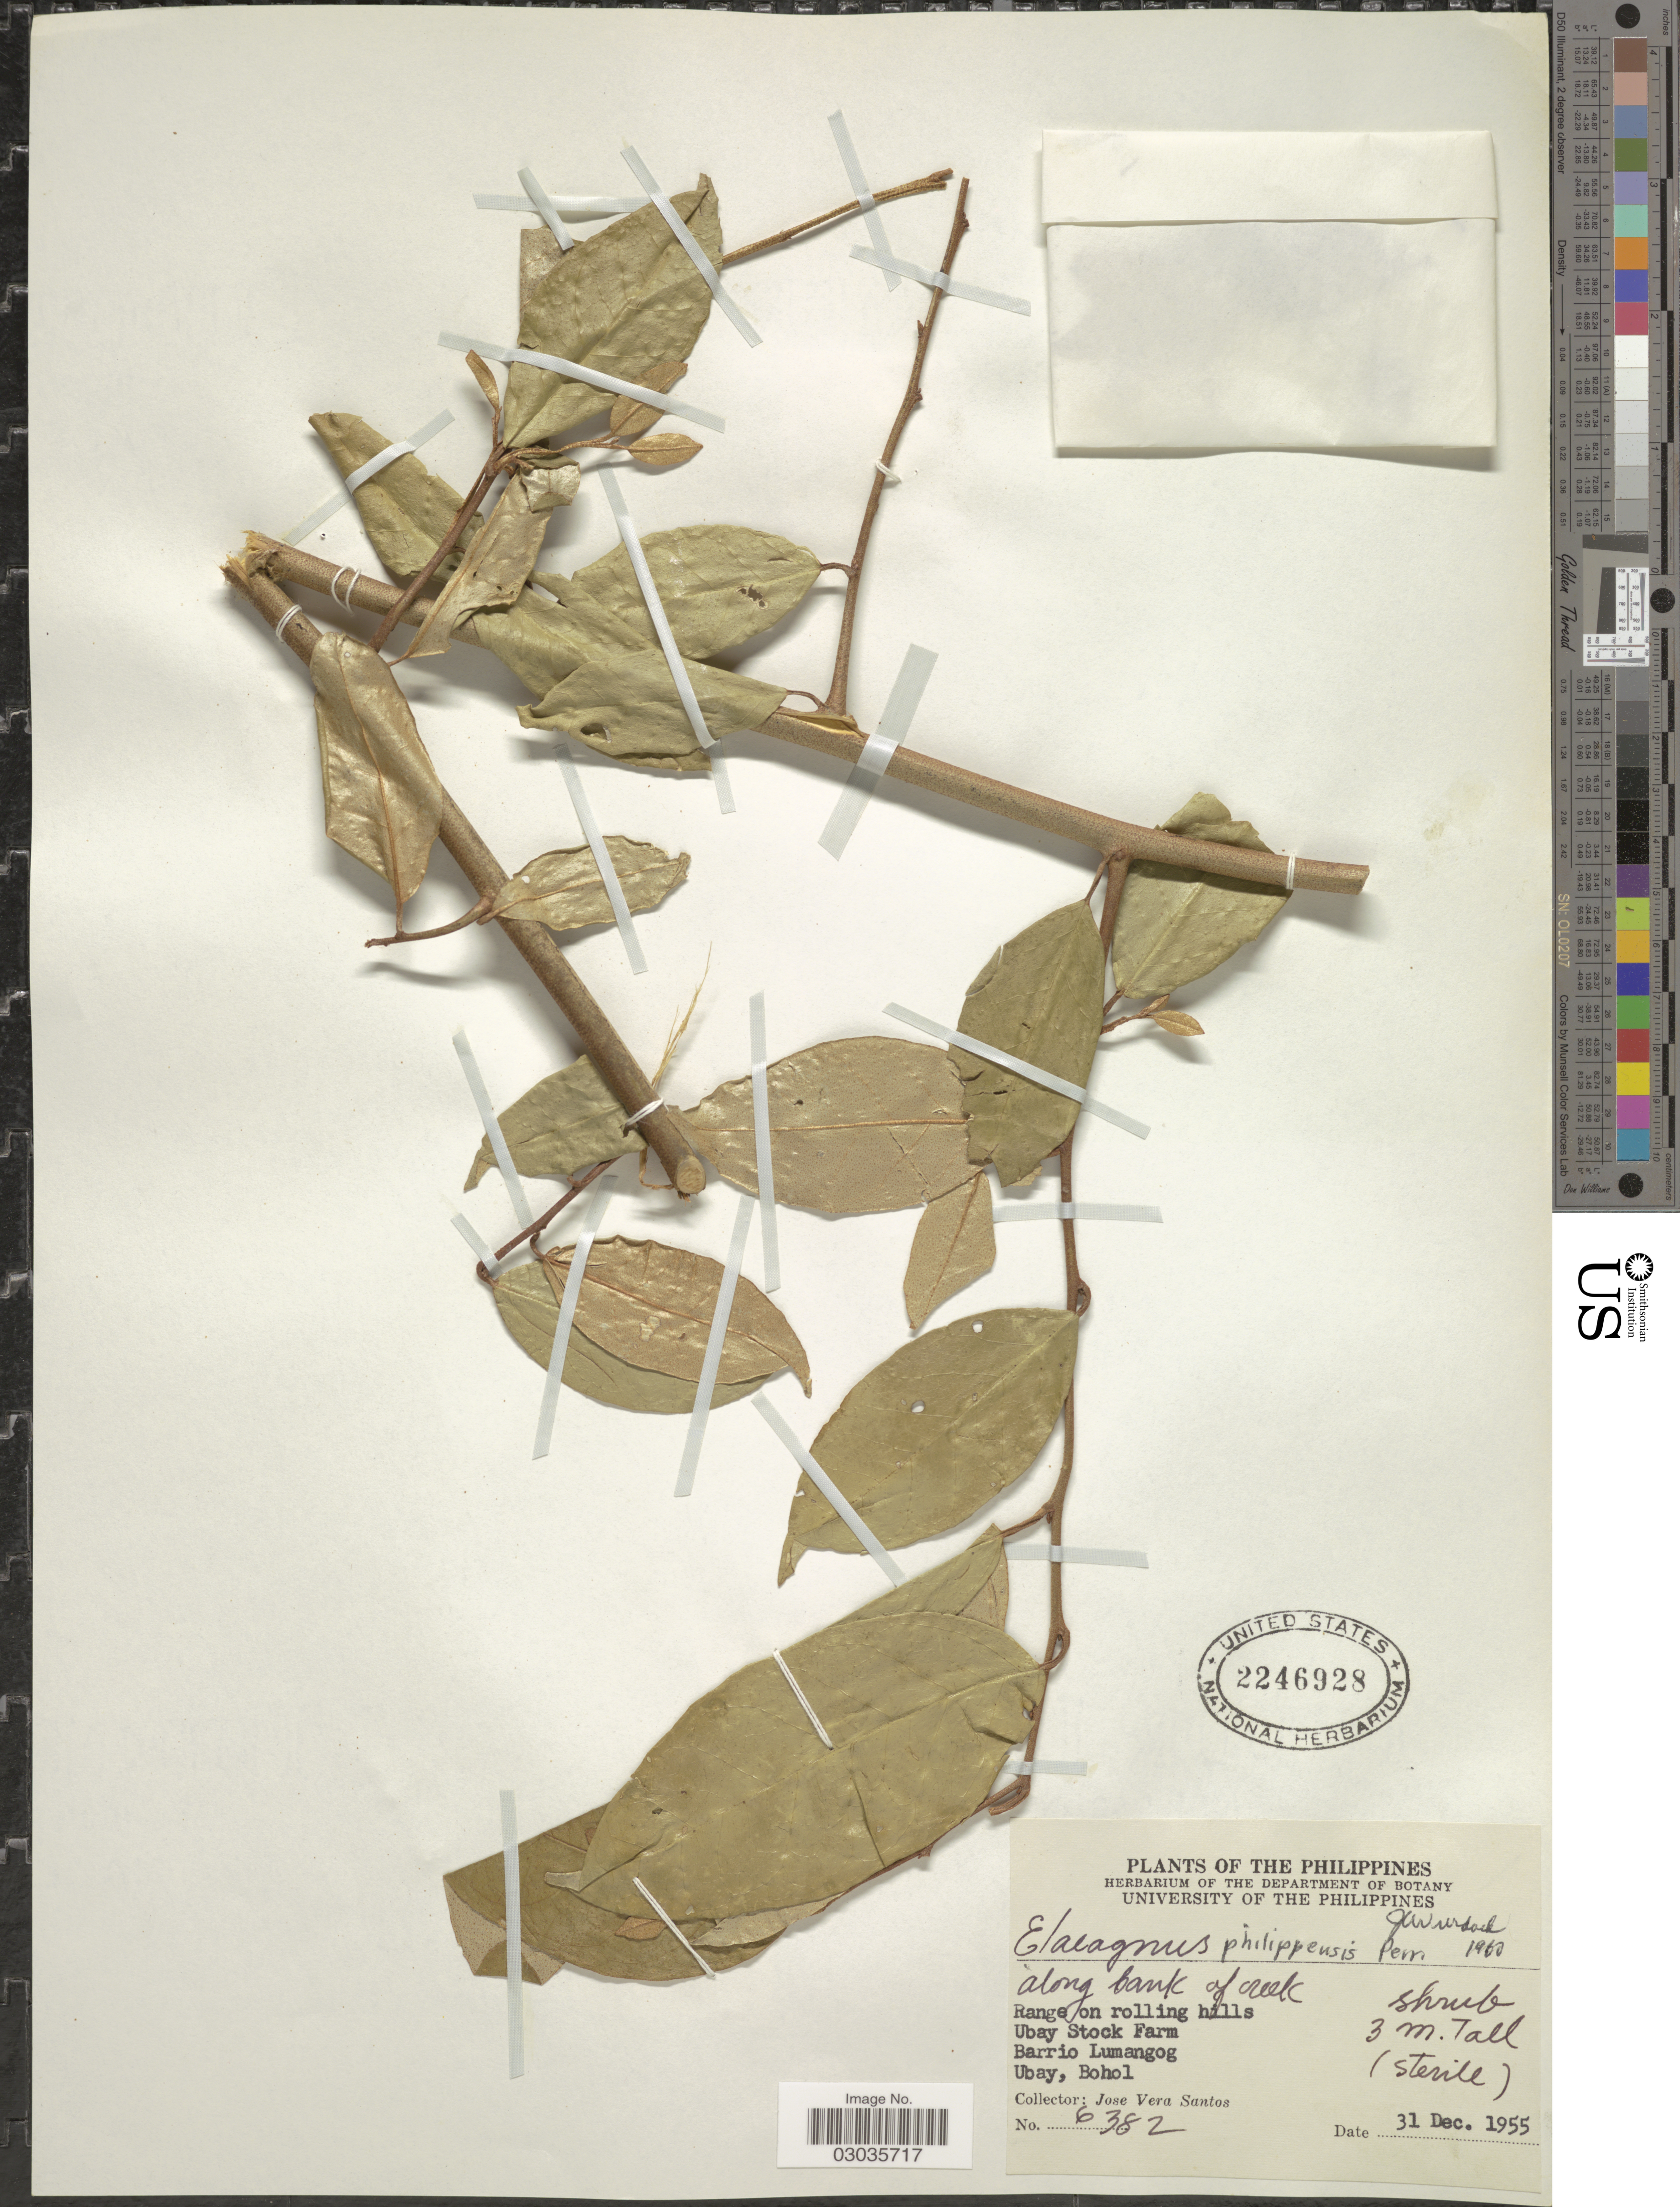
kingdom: Plantae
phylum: Tracheophyta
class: Magnoliopsida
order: Rosales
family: Elaeagnaceae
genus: Elaeagnus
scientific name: Elaeagnus triflora var. triflora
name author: Roxb.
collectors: J. V. Santos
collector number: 6382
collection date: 1955-12-31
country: Philippines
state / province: Central Visayas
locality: Range on rolling hills. Along bank of creek. Ubay Stock Farm. Barrio Lumangog. Ubay, Bohol.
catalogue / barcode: US 2246928